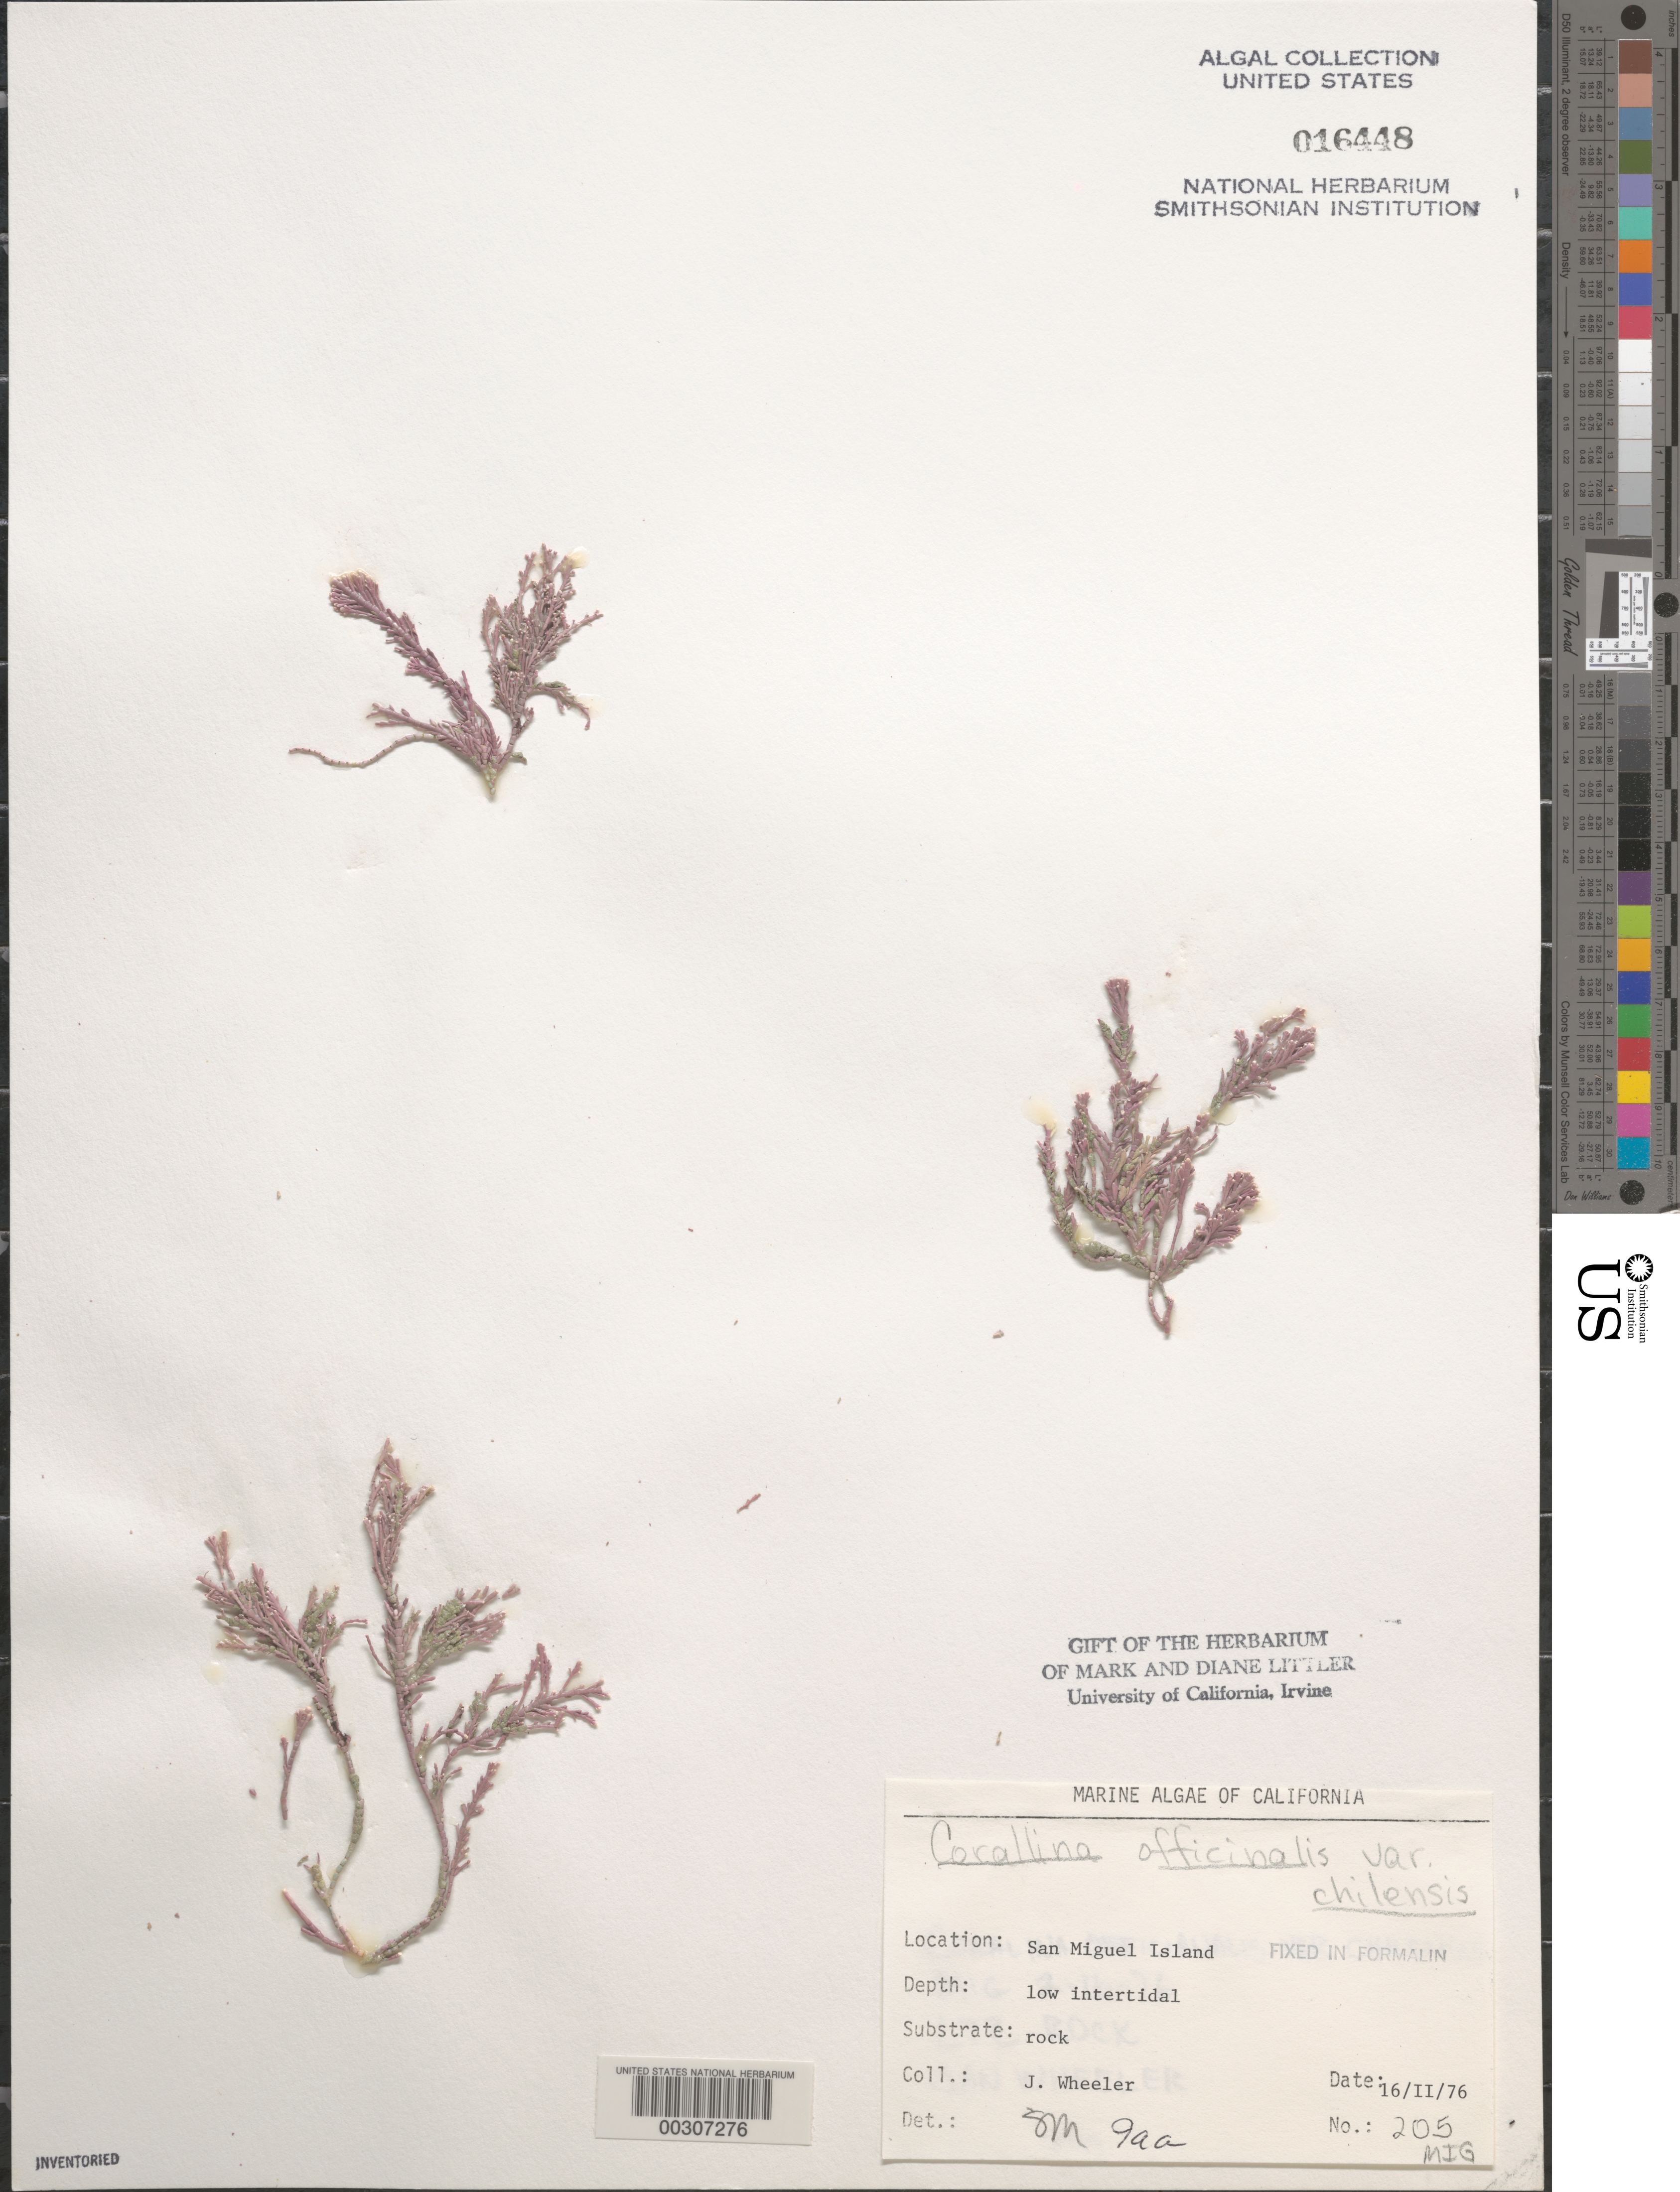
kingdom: Plantae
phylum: Rhodophyta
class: Florideophyceae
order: Corallinales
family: Corallinaceae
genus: Corallina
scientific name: Corallina officinalis var. chilensis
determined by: Murray, S. N.; Abbott, I. A.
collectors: J. L. Wheeler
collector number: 205-mig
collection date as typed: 16 Feb 1976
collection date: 1976-02-16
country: United States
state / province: California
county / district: Santa Barbara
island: San Miguel Island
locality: Cuyler Harbor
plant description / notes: BLM-SOCALBIGHT Rocky Intertidal Survey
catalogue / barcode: US 16448